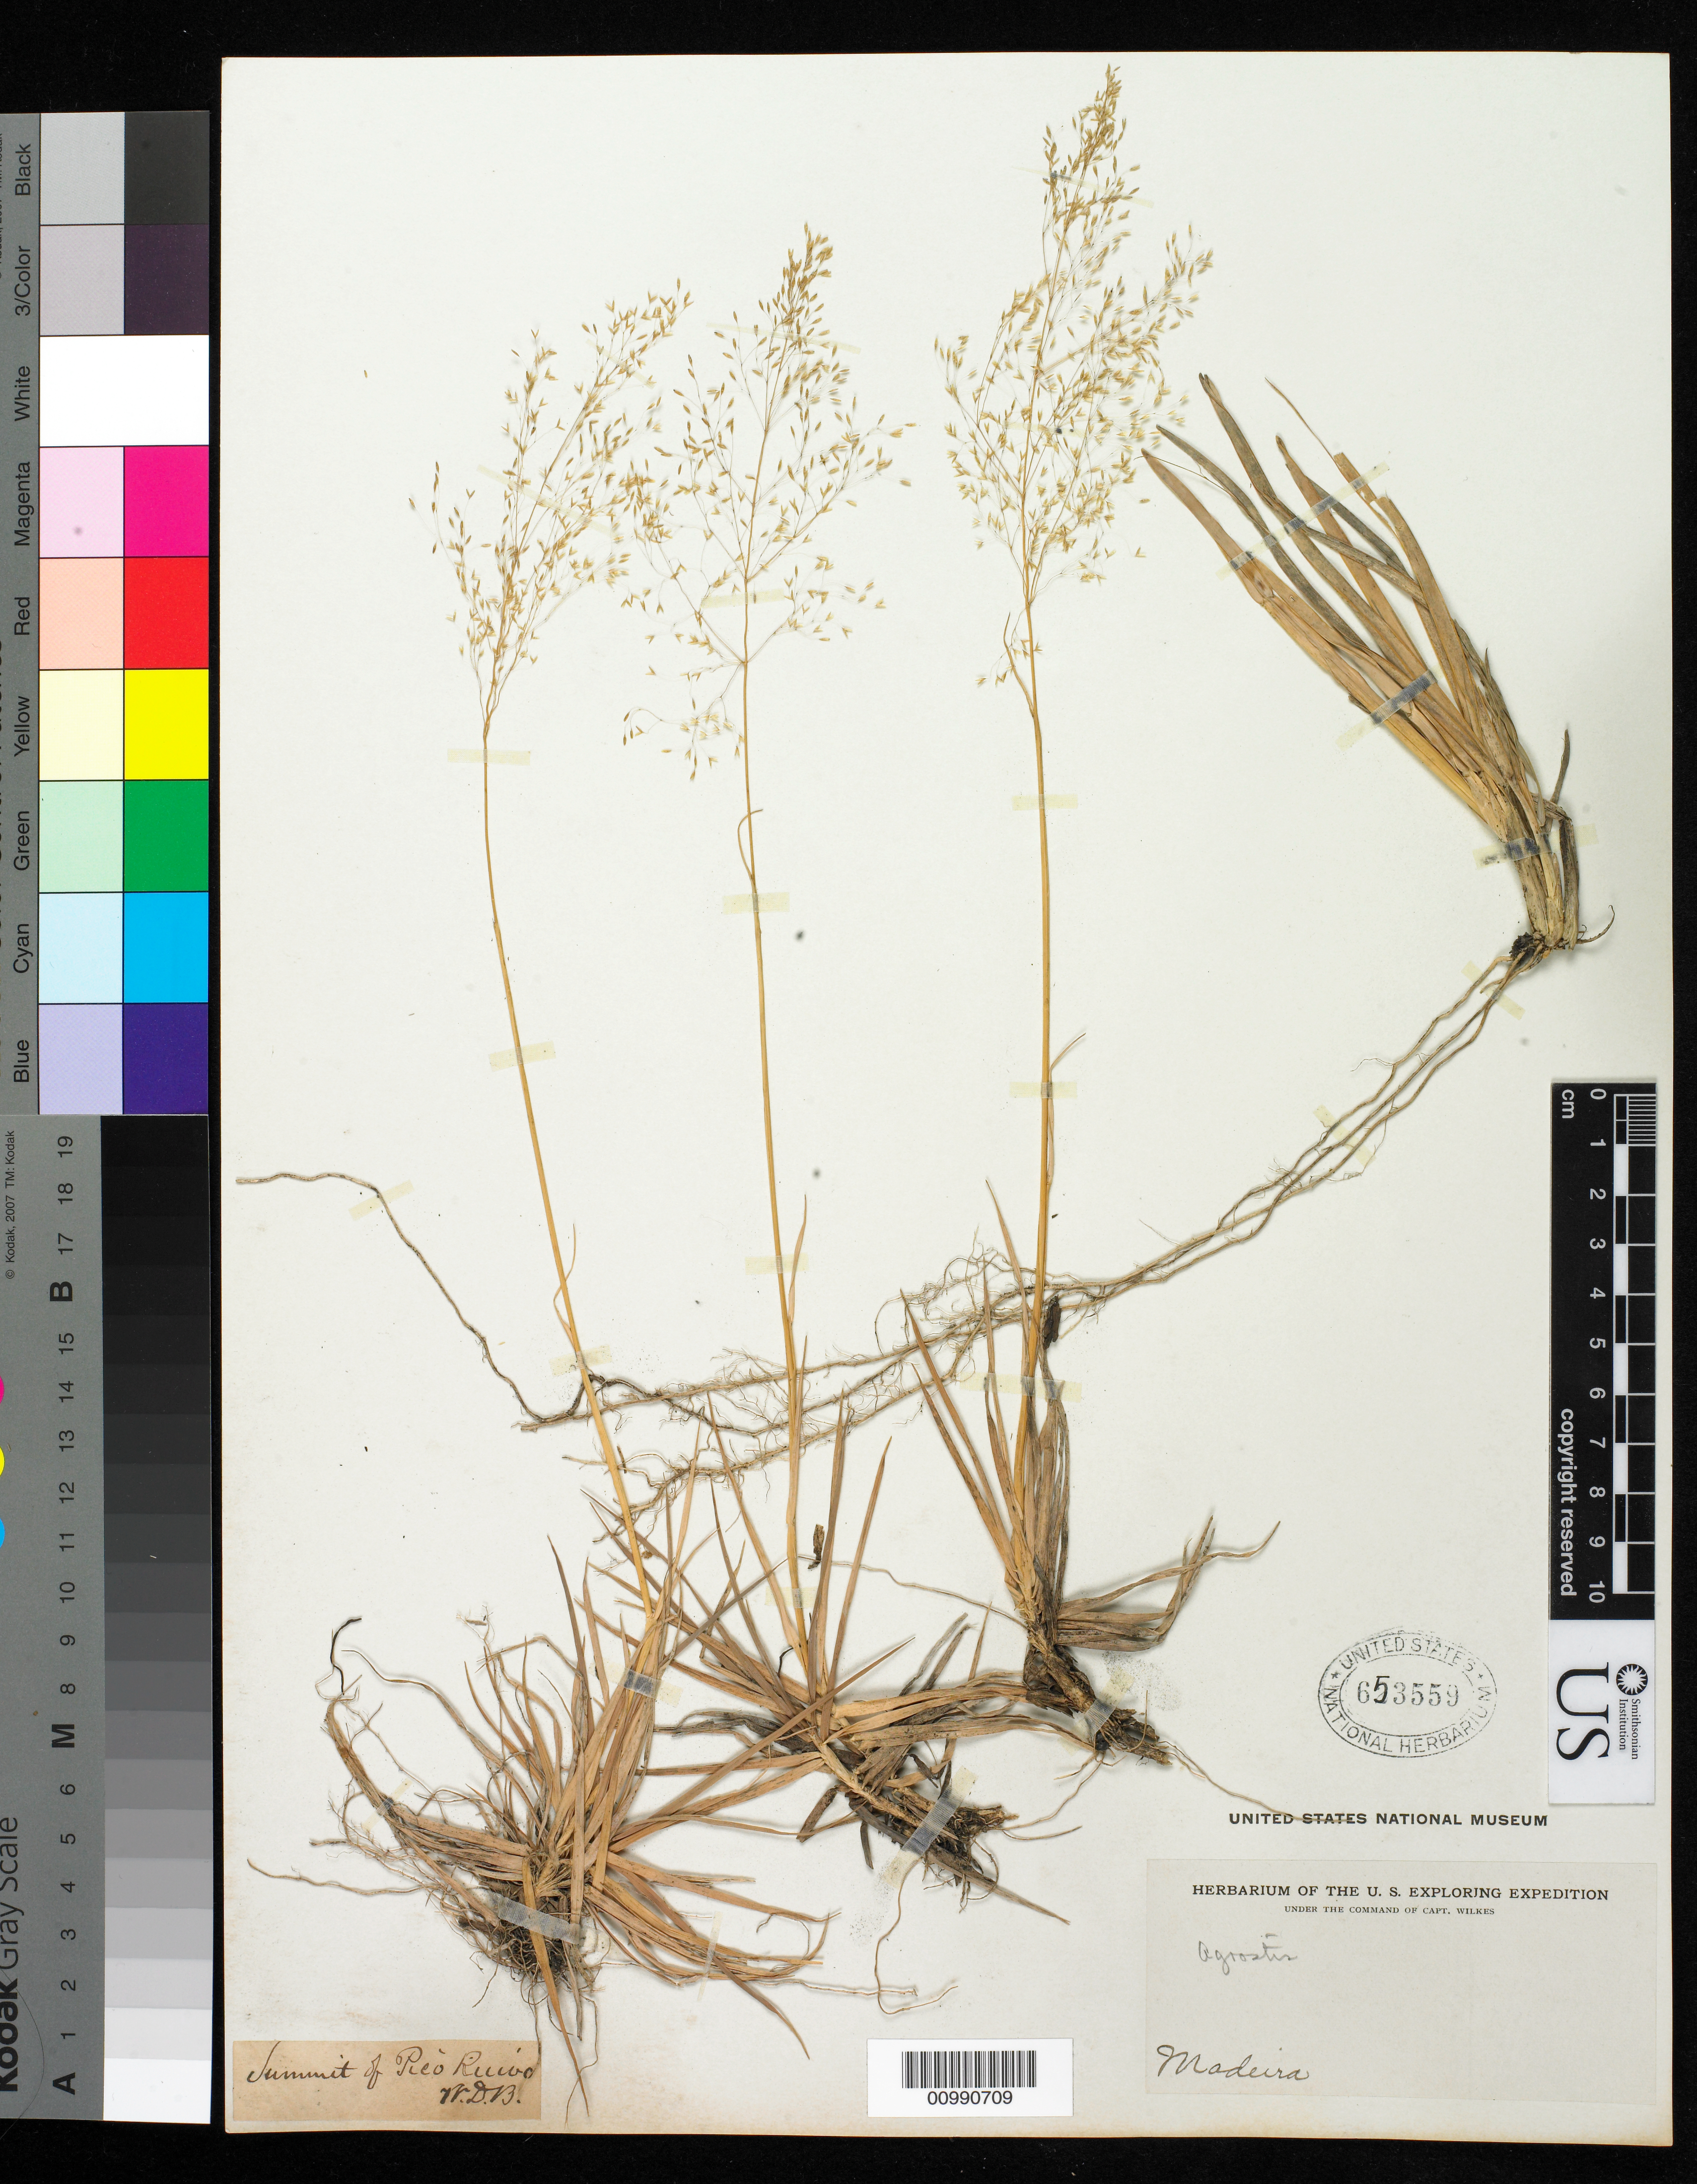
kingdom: Plantae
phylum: Tracheophyta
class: Liliopsida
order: Poales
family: Poaceae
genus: Agrostis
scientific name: Agrostis sp.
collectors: Wilkes Explor. Exped.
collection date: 1838/1842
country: Portugal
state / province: Madeira (Aut. Reg.)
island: Madeira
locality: Funchal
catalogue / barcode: US 653559